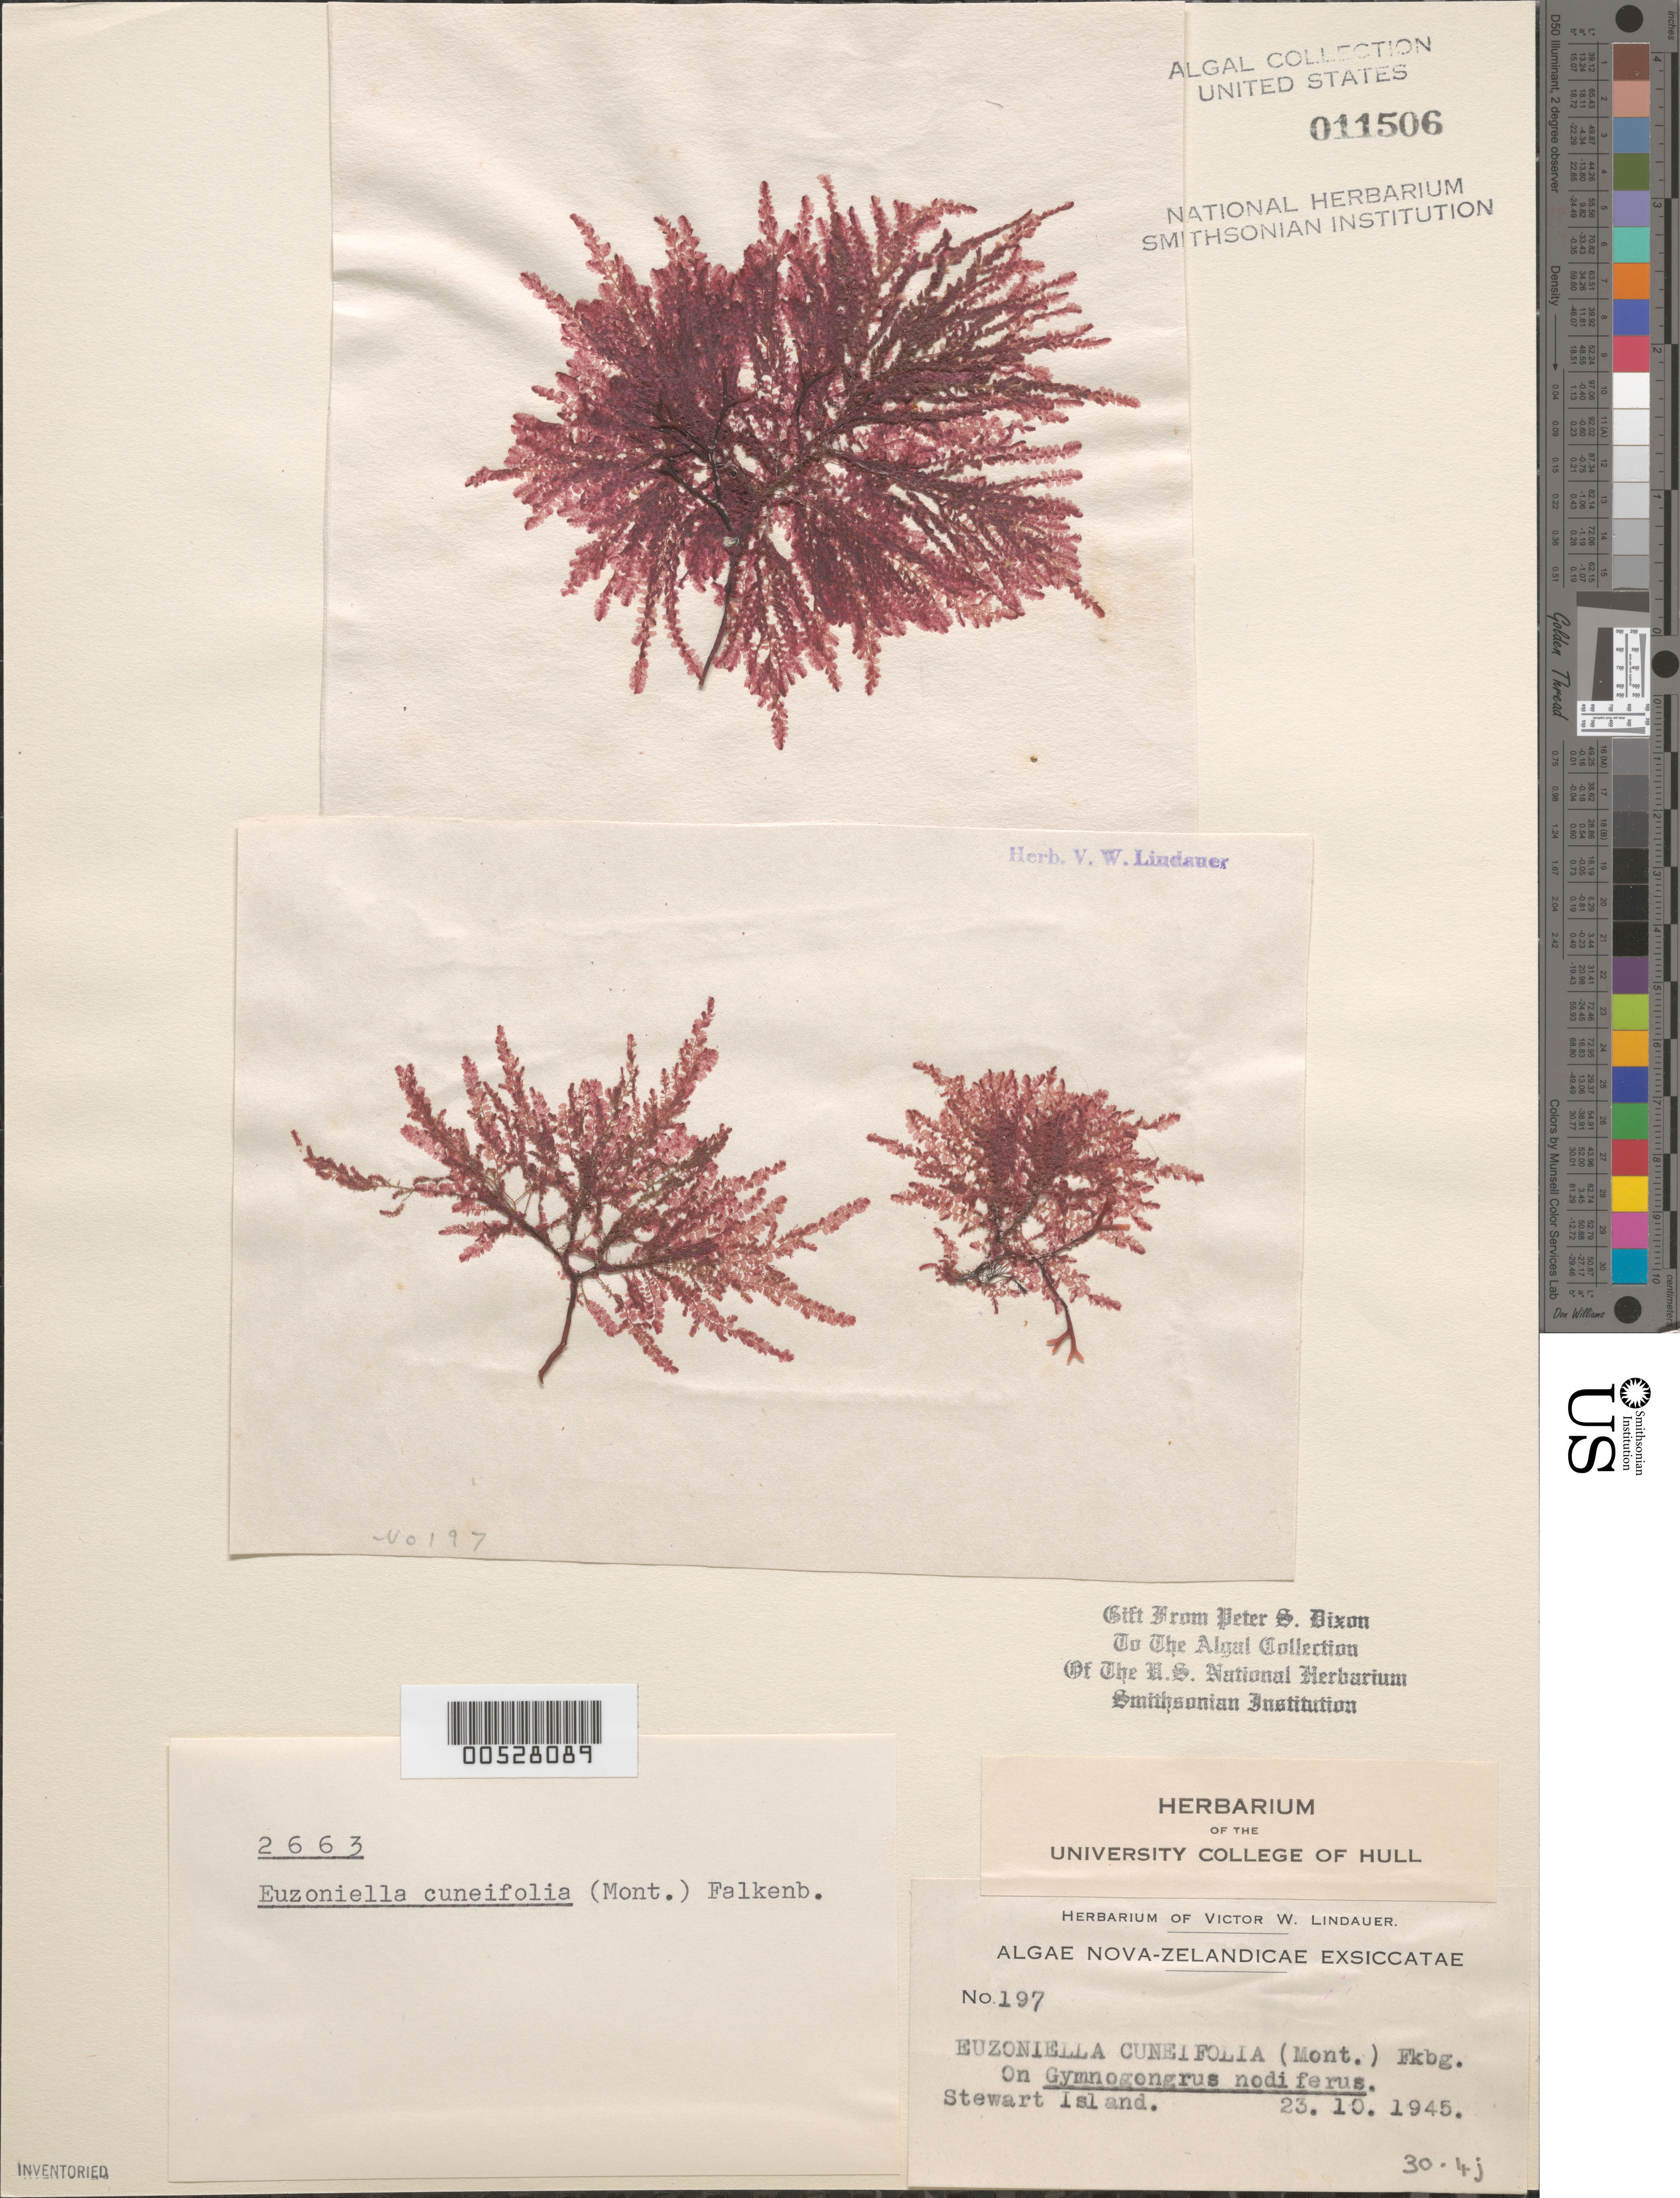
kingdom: Plantae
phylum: Rhodophyta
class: Florideophyceae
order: Ceramiales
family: Rhodomelaceae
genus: Dasyclonium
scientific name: Dasyclonium cuneifolium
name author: (Mont.) Scagel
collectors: V. Lindauer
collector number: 197 & PSD 2663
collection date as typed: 23 Oct 1945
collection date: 1945-10-23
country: New Zealand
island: Stewart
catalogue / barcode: US 11506